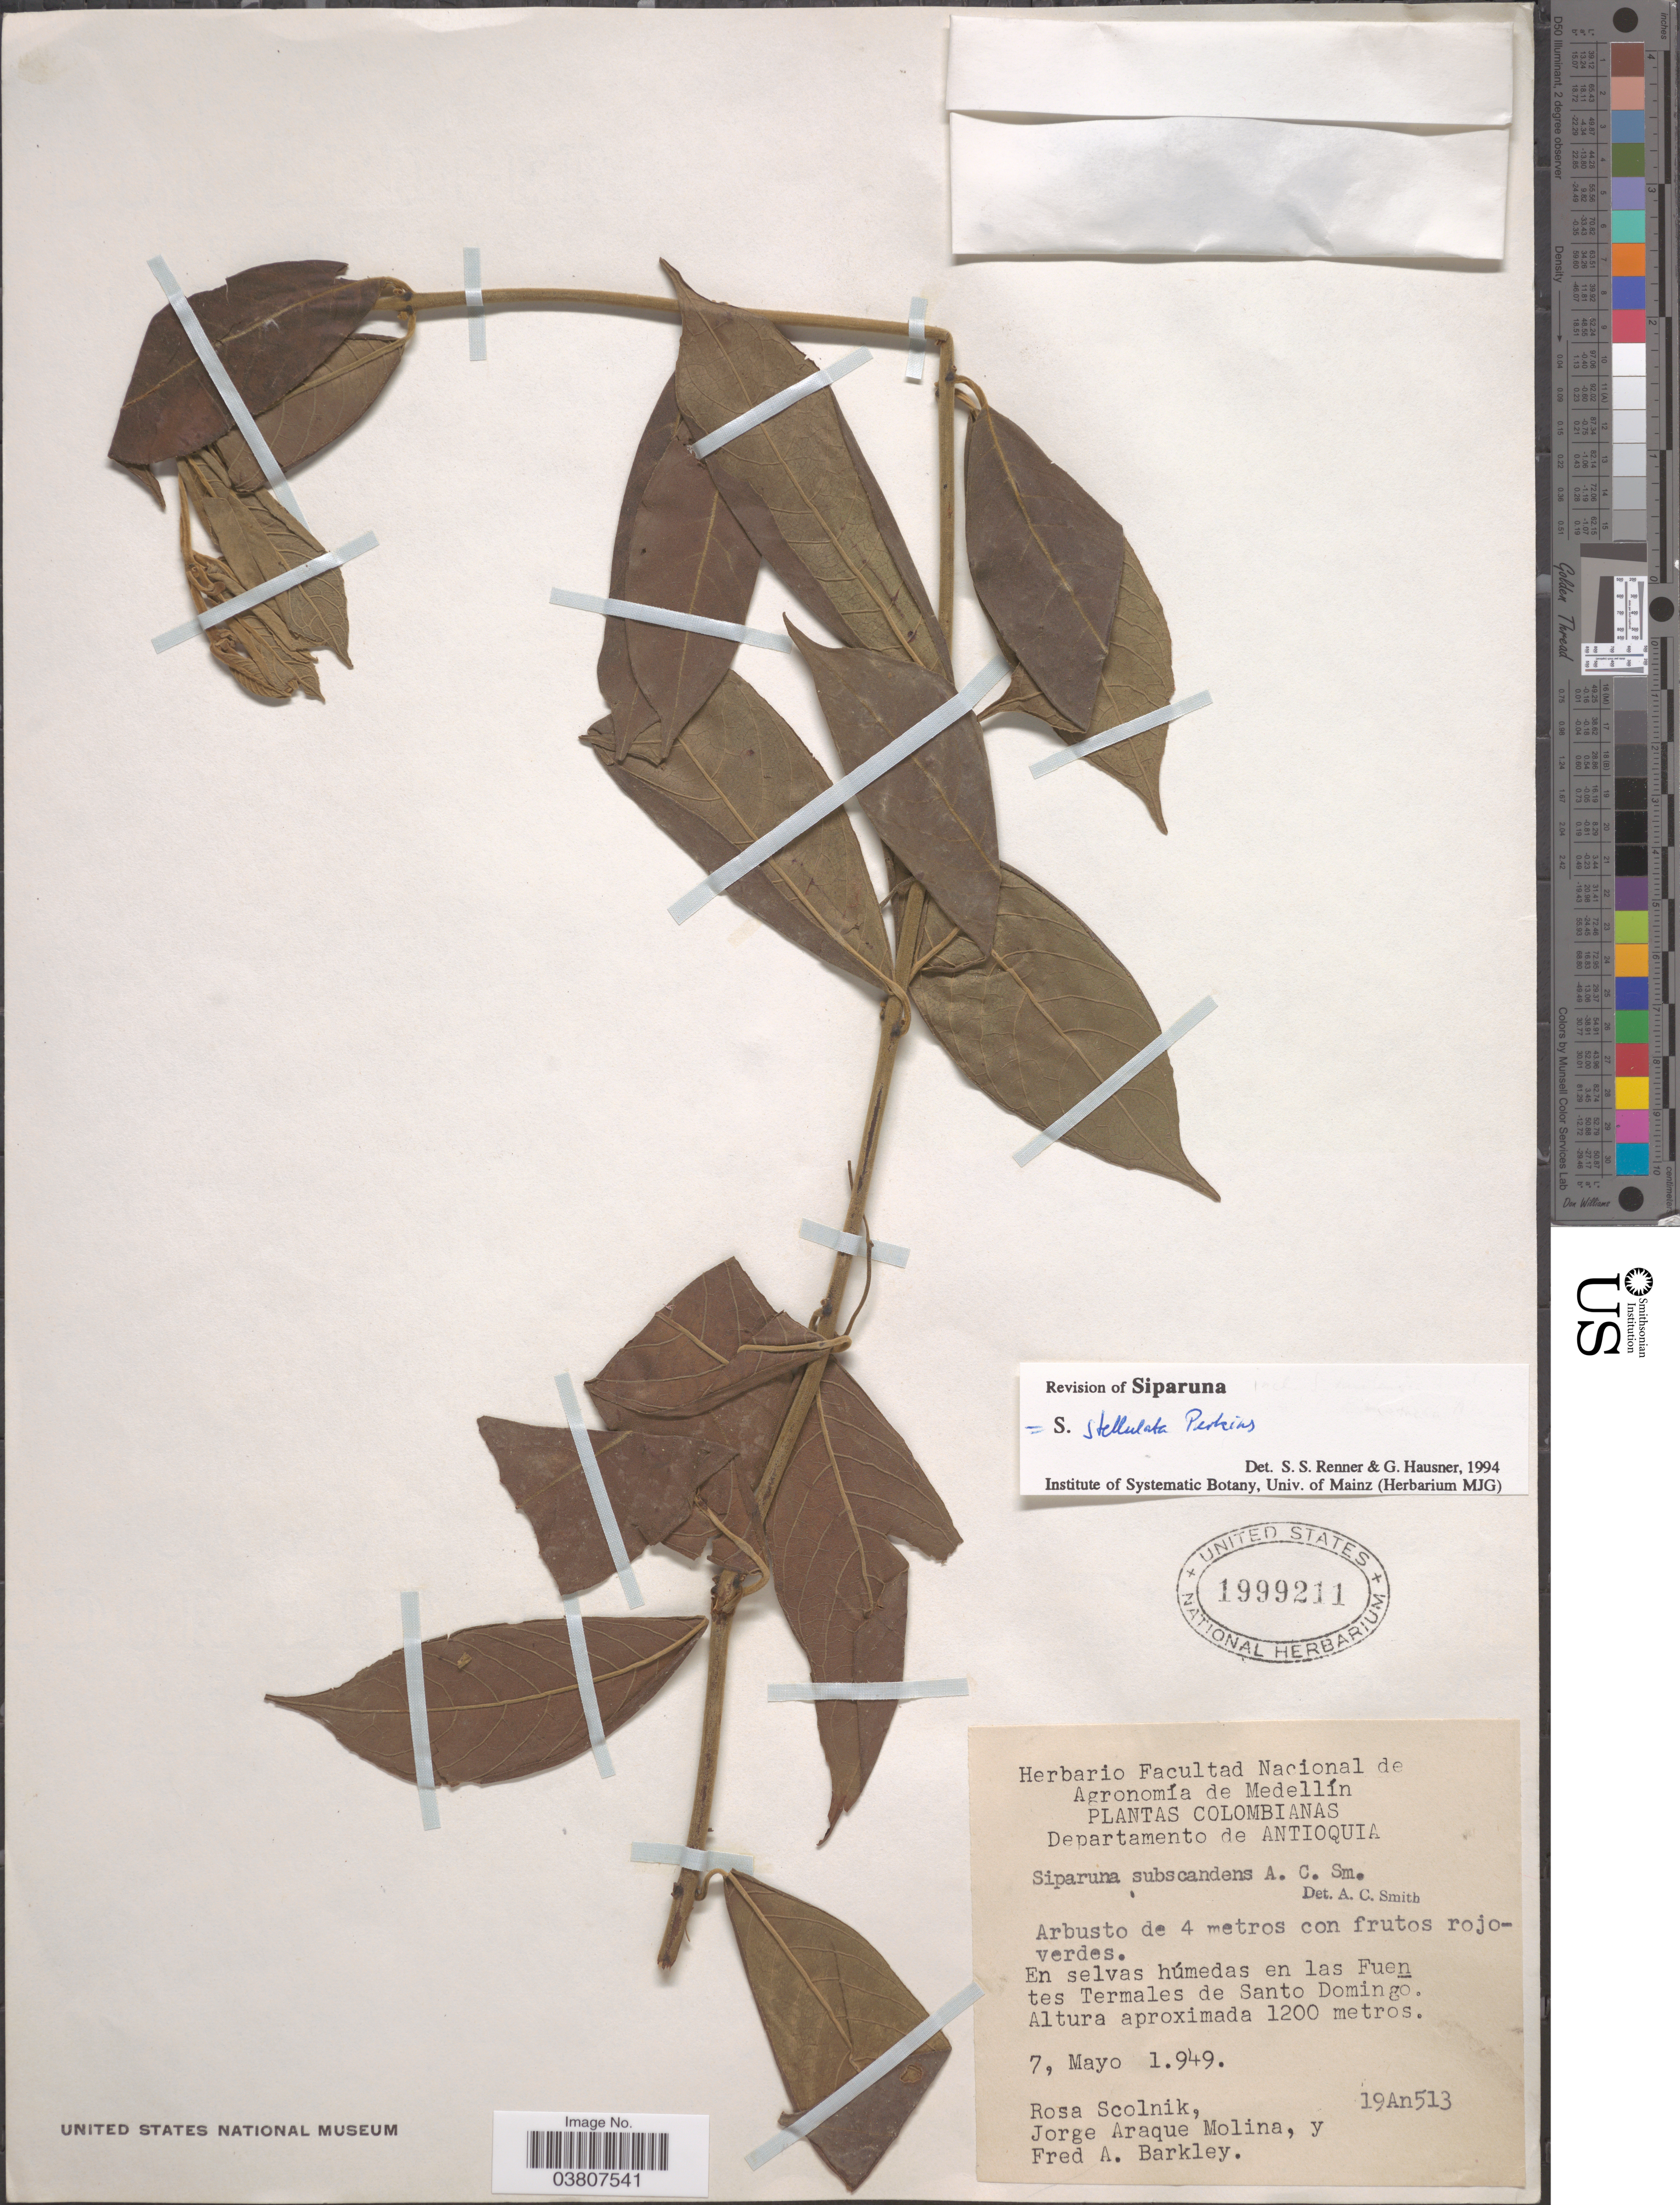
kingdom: Plantae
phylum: Tracheophyta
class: Magnoliopsida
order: Laurales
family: Siparunaceae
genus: Siparuna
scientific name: Siparuna stellulata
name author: Perkins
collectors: R. Scolnik, J. Araque Molina & F. A. Barkley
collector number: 19AN513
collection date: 1949-05-07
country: Colombia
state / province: Antioquia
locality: Departamento de Antioquia. En las Fuentes Termales de Santo Domingo.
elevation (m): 1200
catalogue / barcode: US 1999211